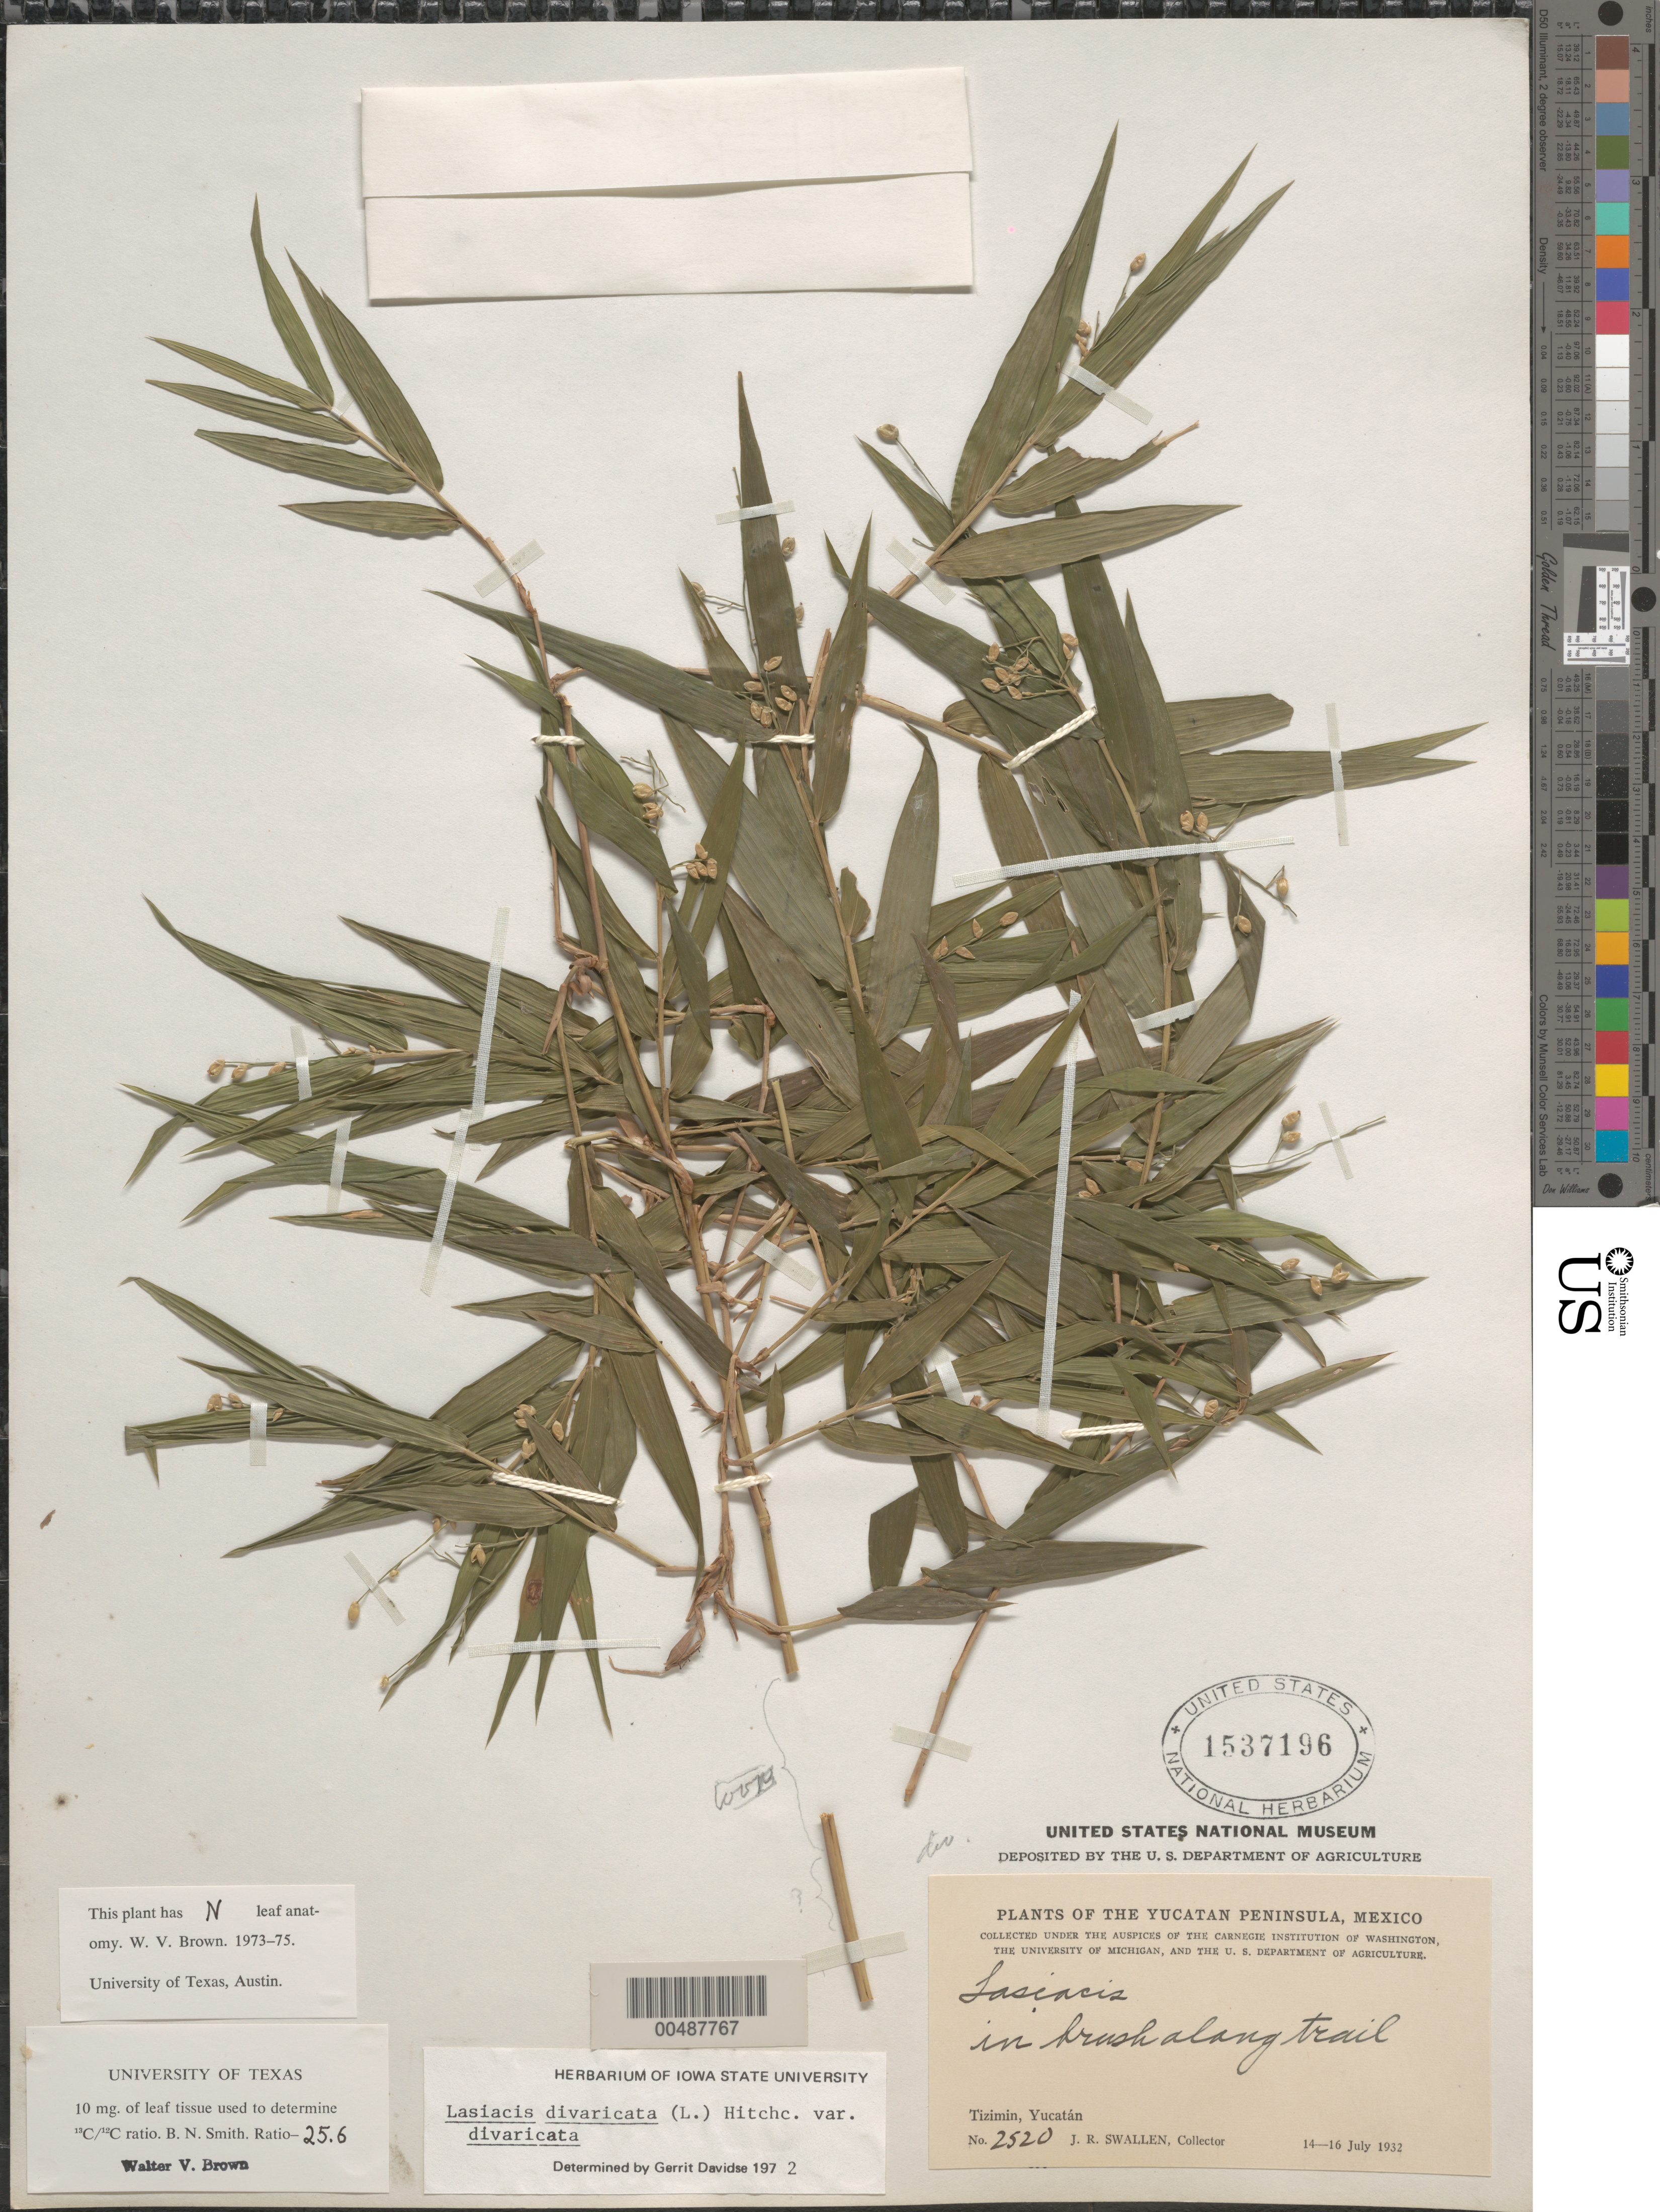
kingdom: Plantae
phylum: Tracheophyta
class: Liliopsida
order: Poales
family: Poaceae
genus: Lasiacis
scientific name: Lasiacis divaricata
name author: (L.) Hitchc.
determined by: Davidse, Gerrit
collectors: J. R. Swallen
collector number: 2520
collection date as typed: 14 Jul 1932 to 16 Jul 1932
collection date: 1932-07-14/1932-07-16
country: Mexico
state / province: Yucatan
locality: Yucatan Peninsula, Tizimin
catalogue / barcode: US 1537196